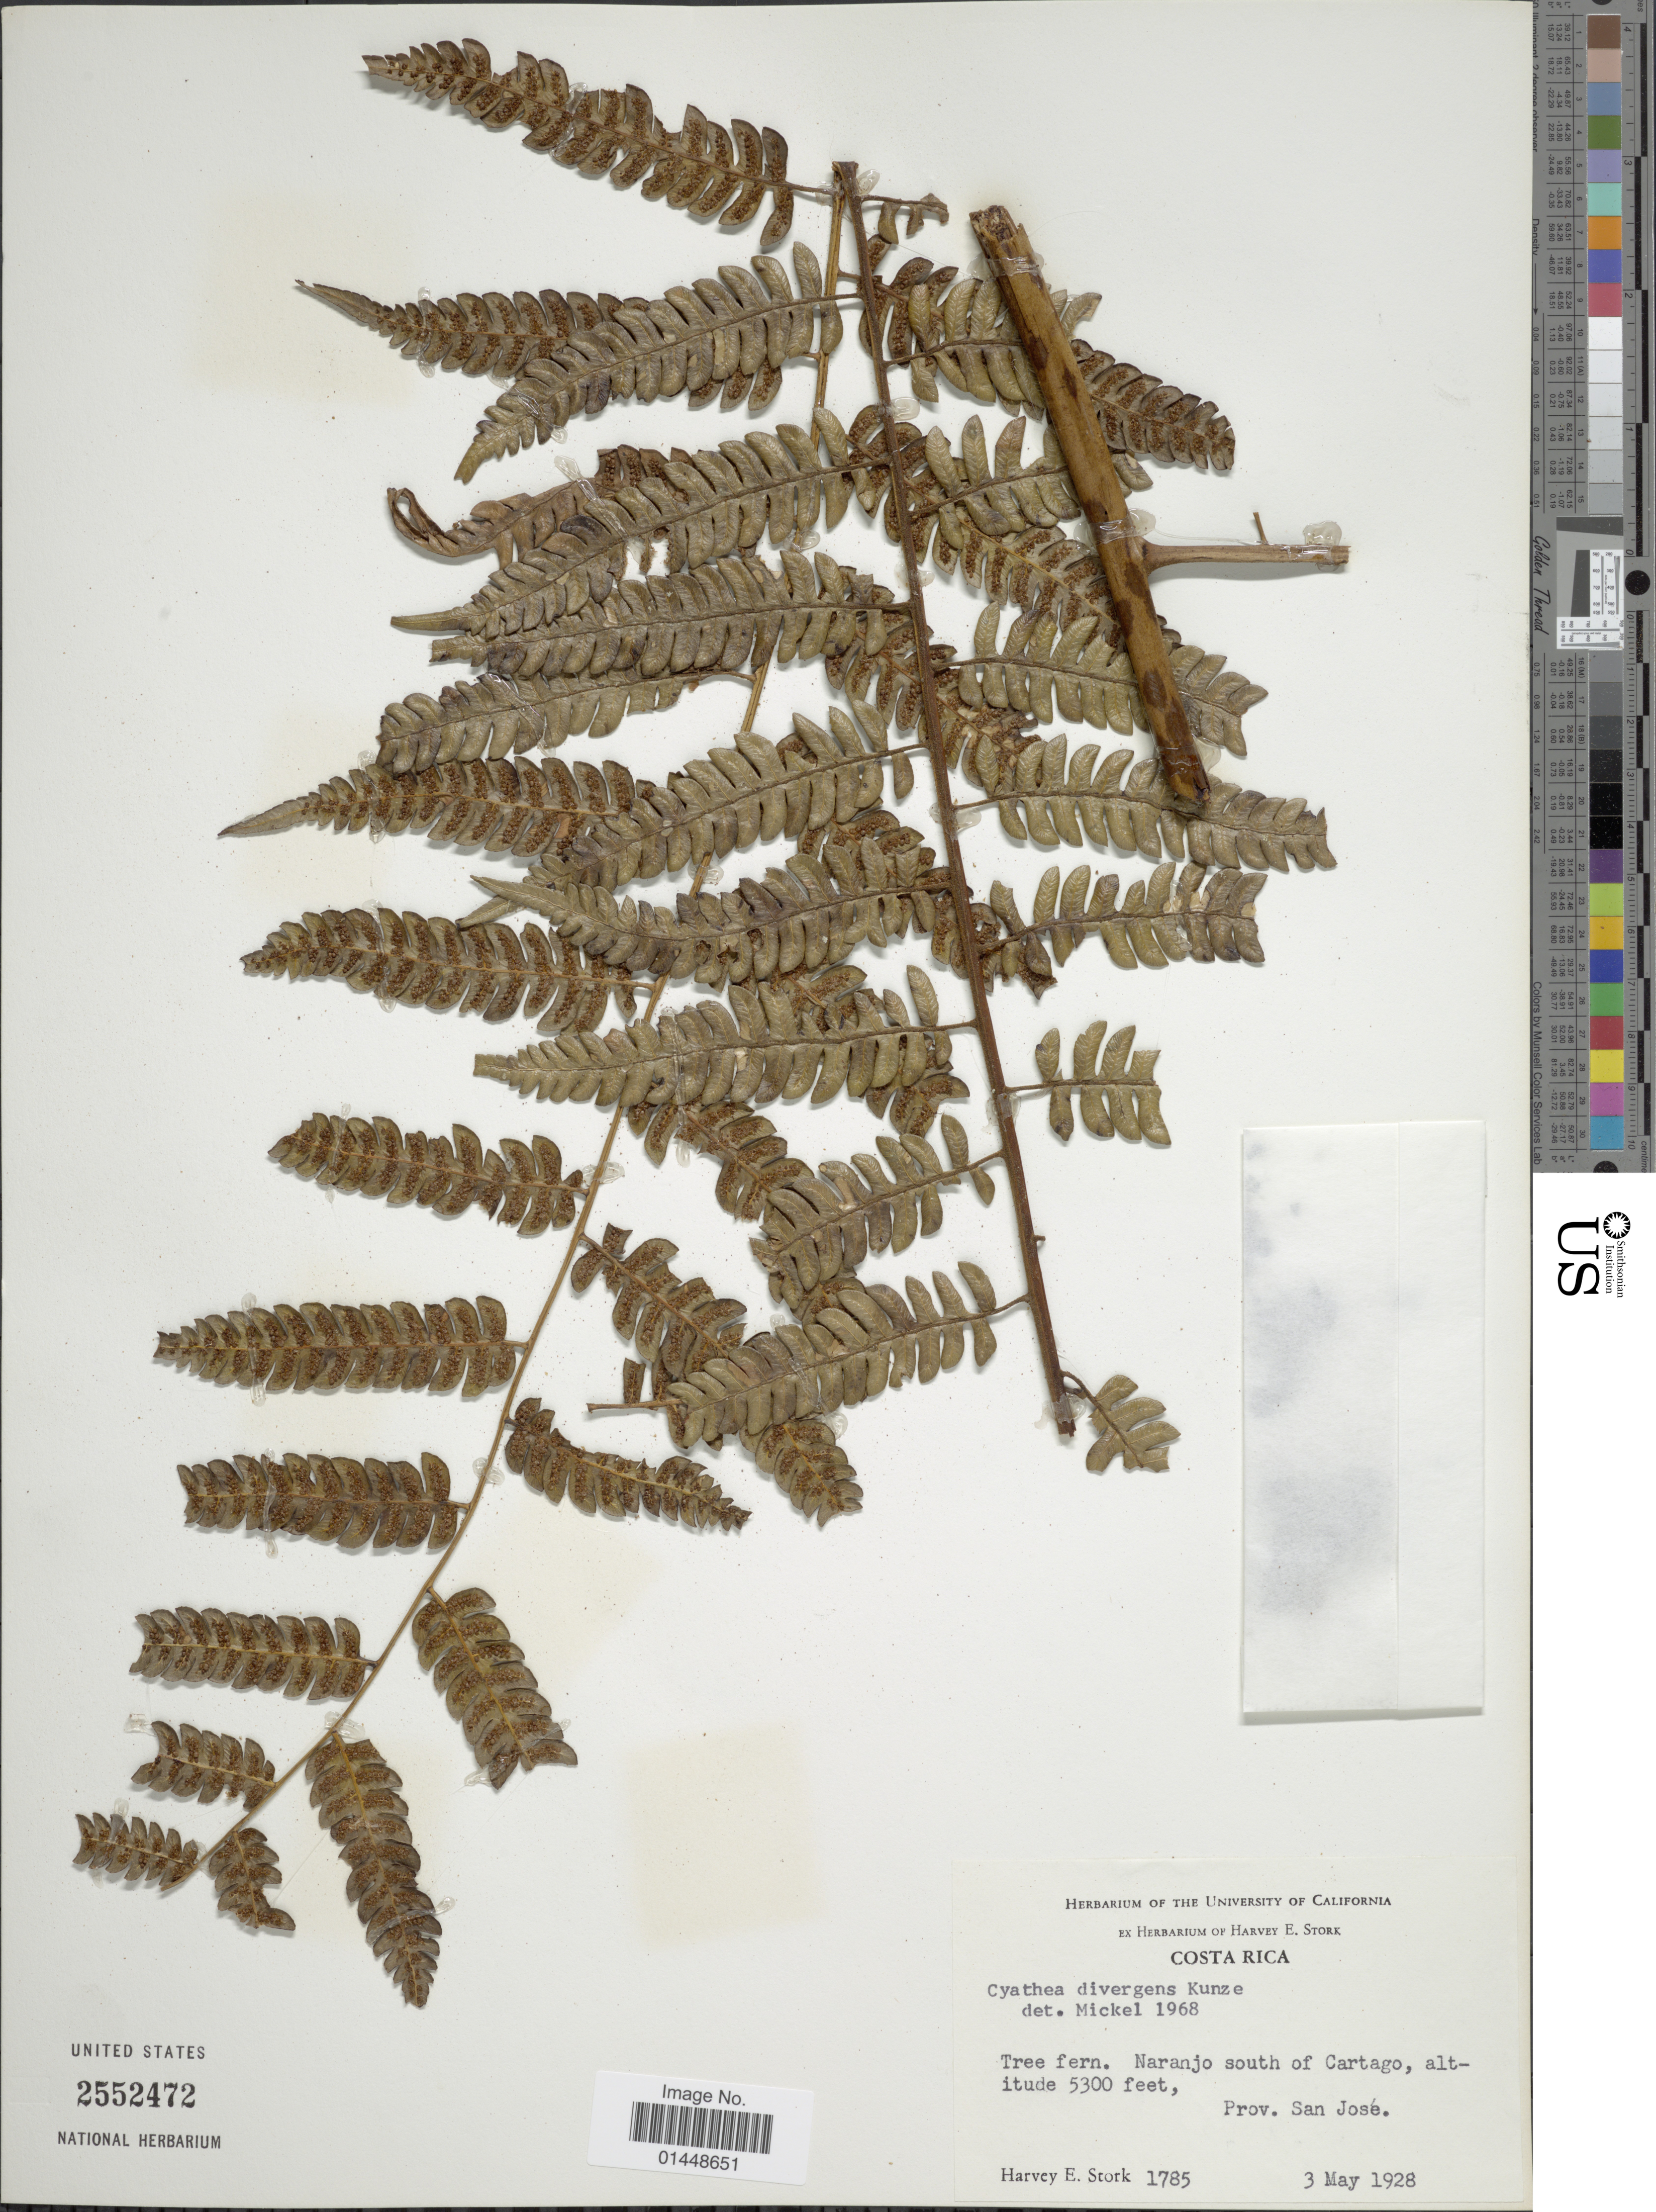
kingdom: Plantae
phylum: Tracheophyta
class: Polypodiopsida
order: Cyatheales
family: Cyatheaceae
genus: Cyathea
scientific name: Cyathea divergens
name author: Kunze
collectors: H. E. Stork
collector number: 1785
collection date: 1928-05-03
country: Costa Rica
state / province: San José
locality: Naranjo south of Cartago, Prov. San José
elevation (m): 1615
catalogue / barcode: US 2552472